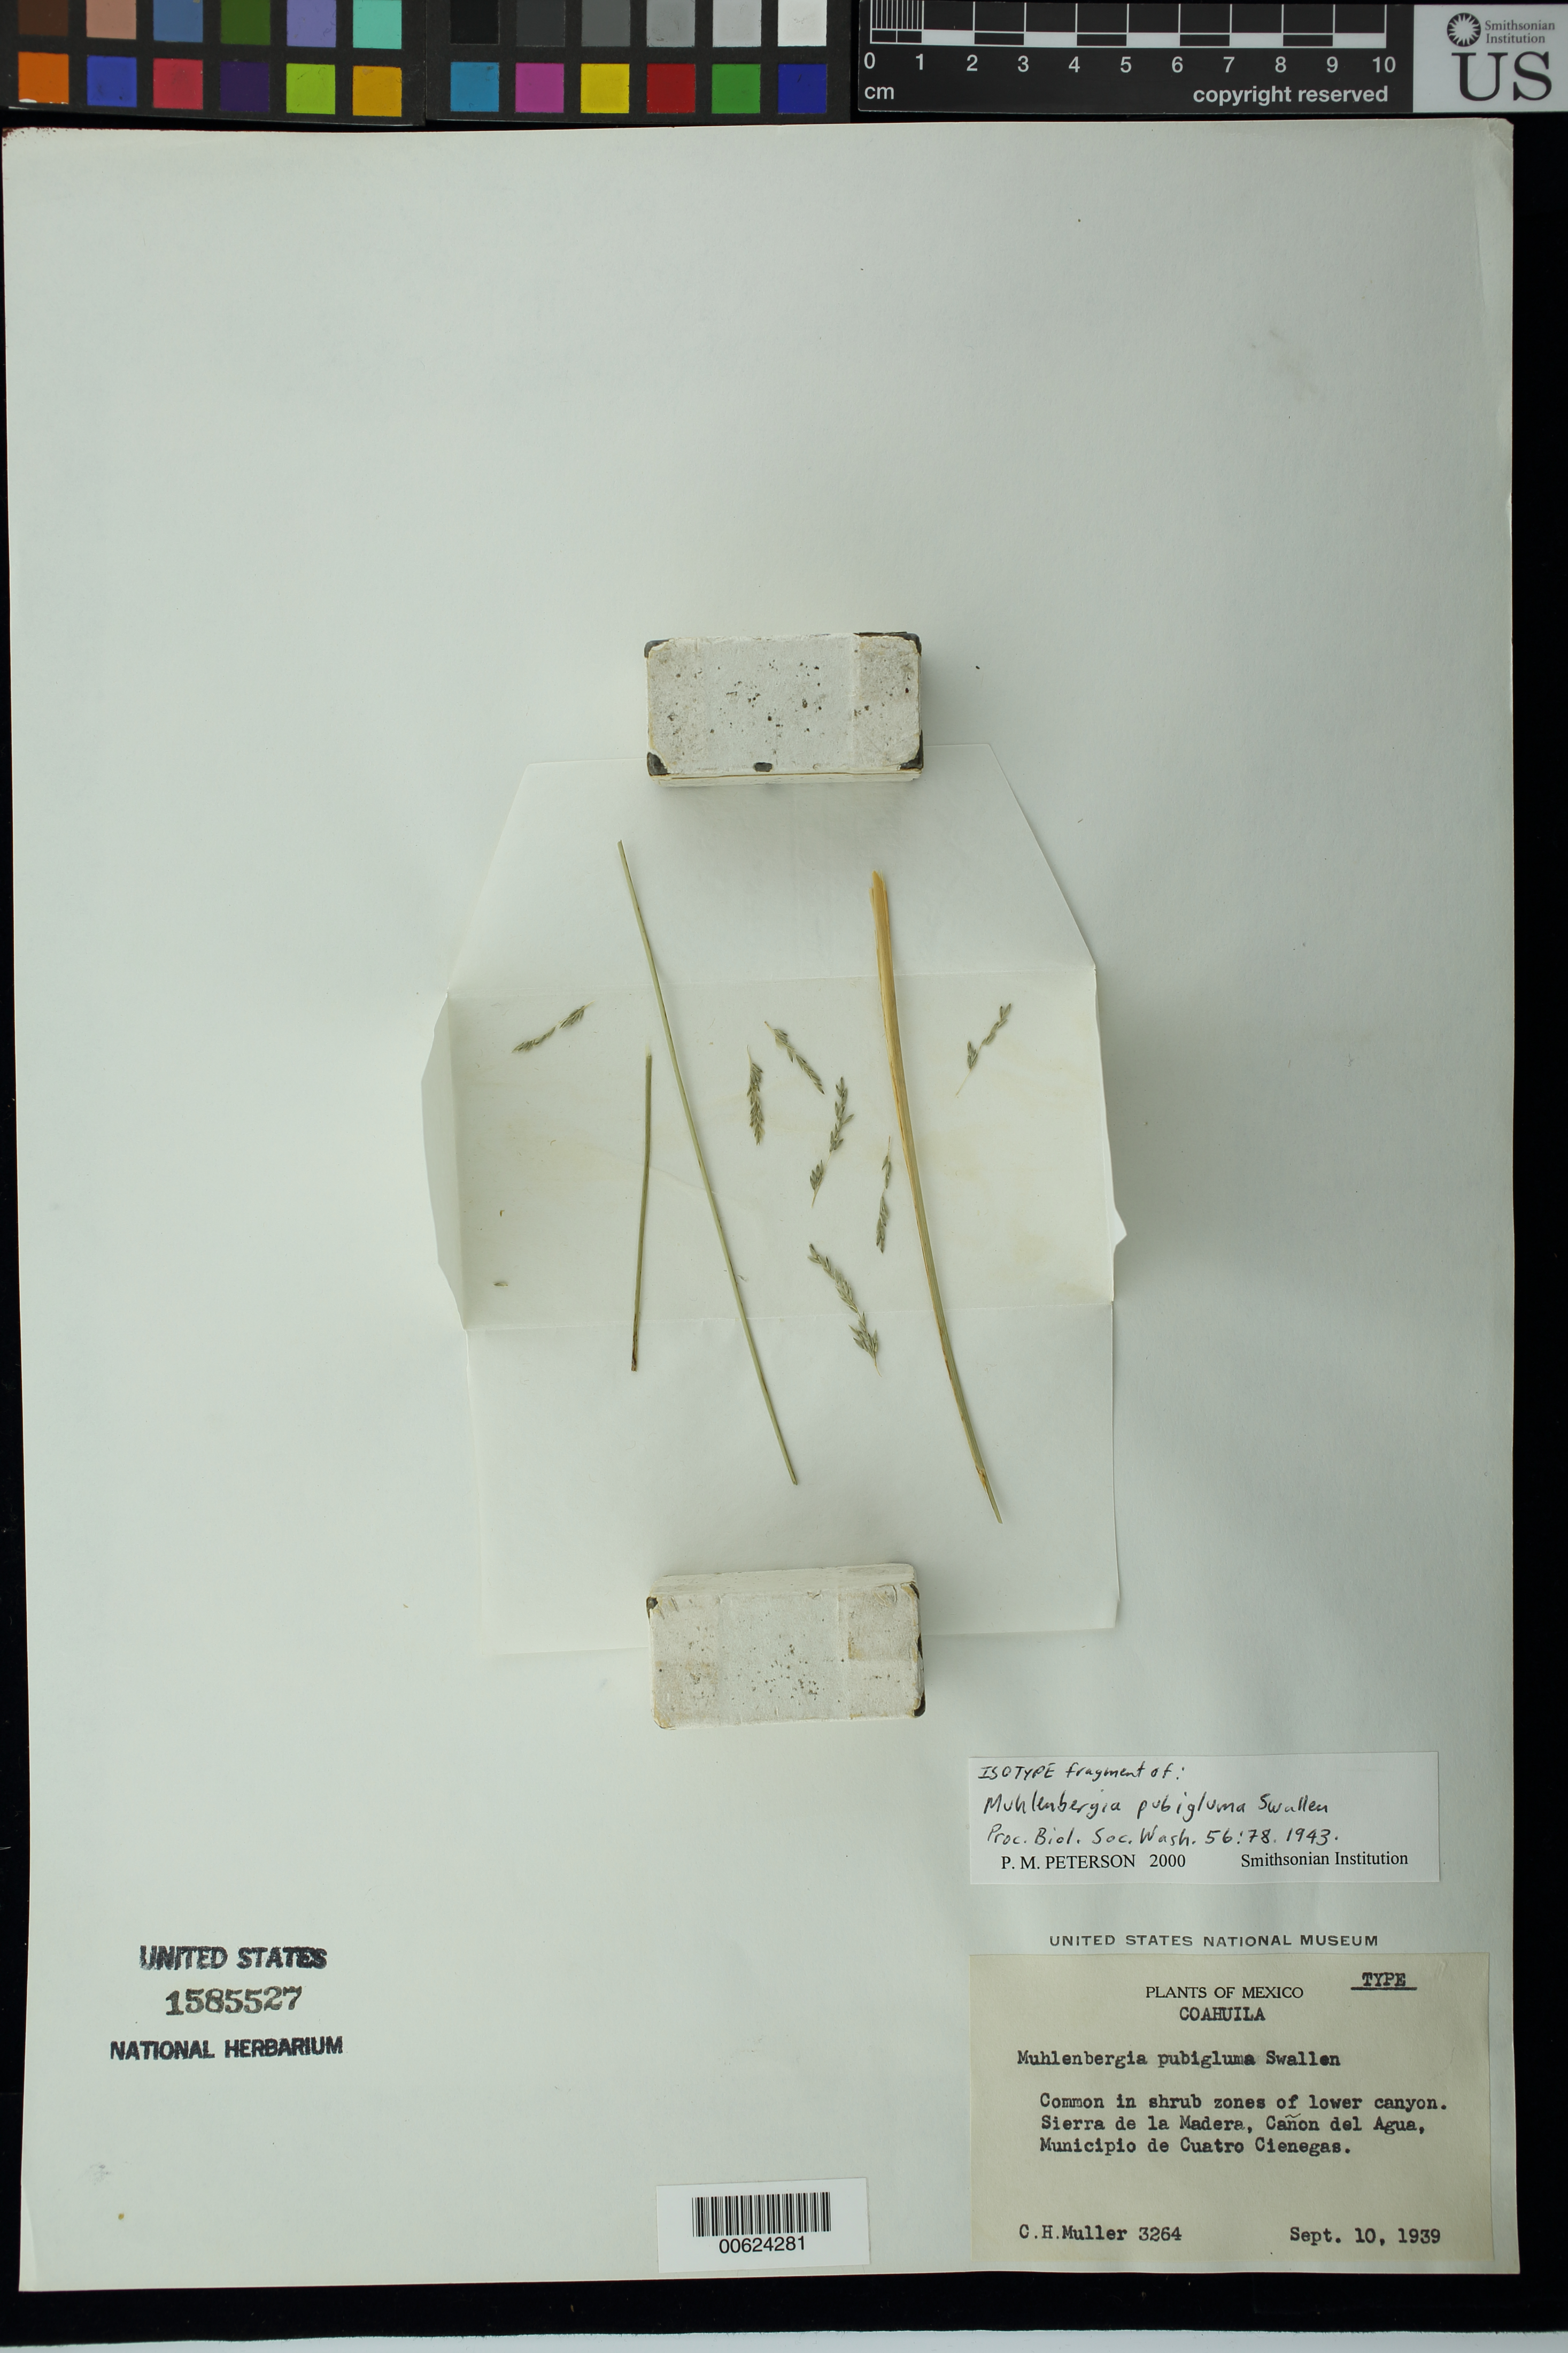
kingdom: Plantae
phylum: Tracheophyta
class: Liliopsida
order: Poales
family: Poaceae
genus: Muhlenbergia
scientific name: Muhlenbergia pubigluma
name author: Swallen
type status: Isotype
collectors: C. H. Müller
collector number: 3264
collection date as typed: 10 Sep 1939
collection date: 1939-09-10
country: Mexico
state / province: Coahuila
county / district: Cuatro Ciénegas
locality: Sierra de la Madera, Cañon del Agua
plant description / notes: Fragmentary material of type specimen, of uncertain origin.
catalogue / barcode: US 1585527